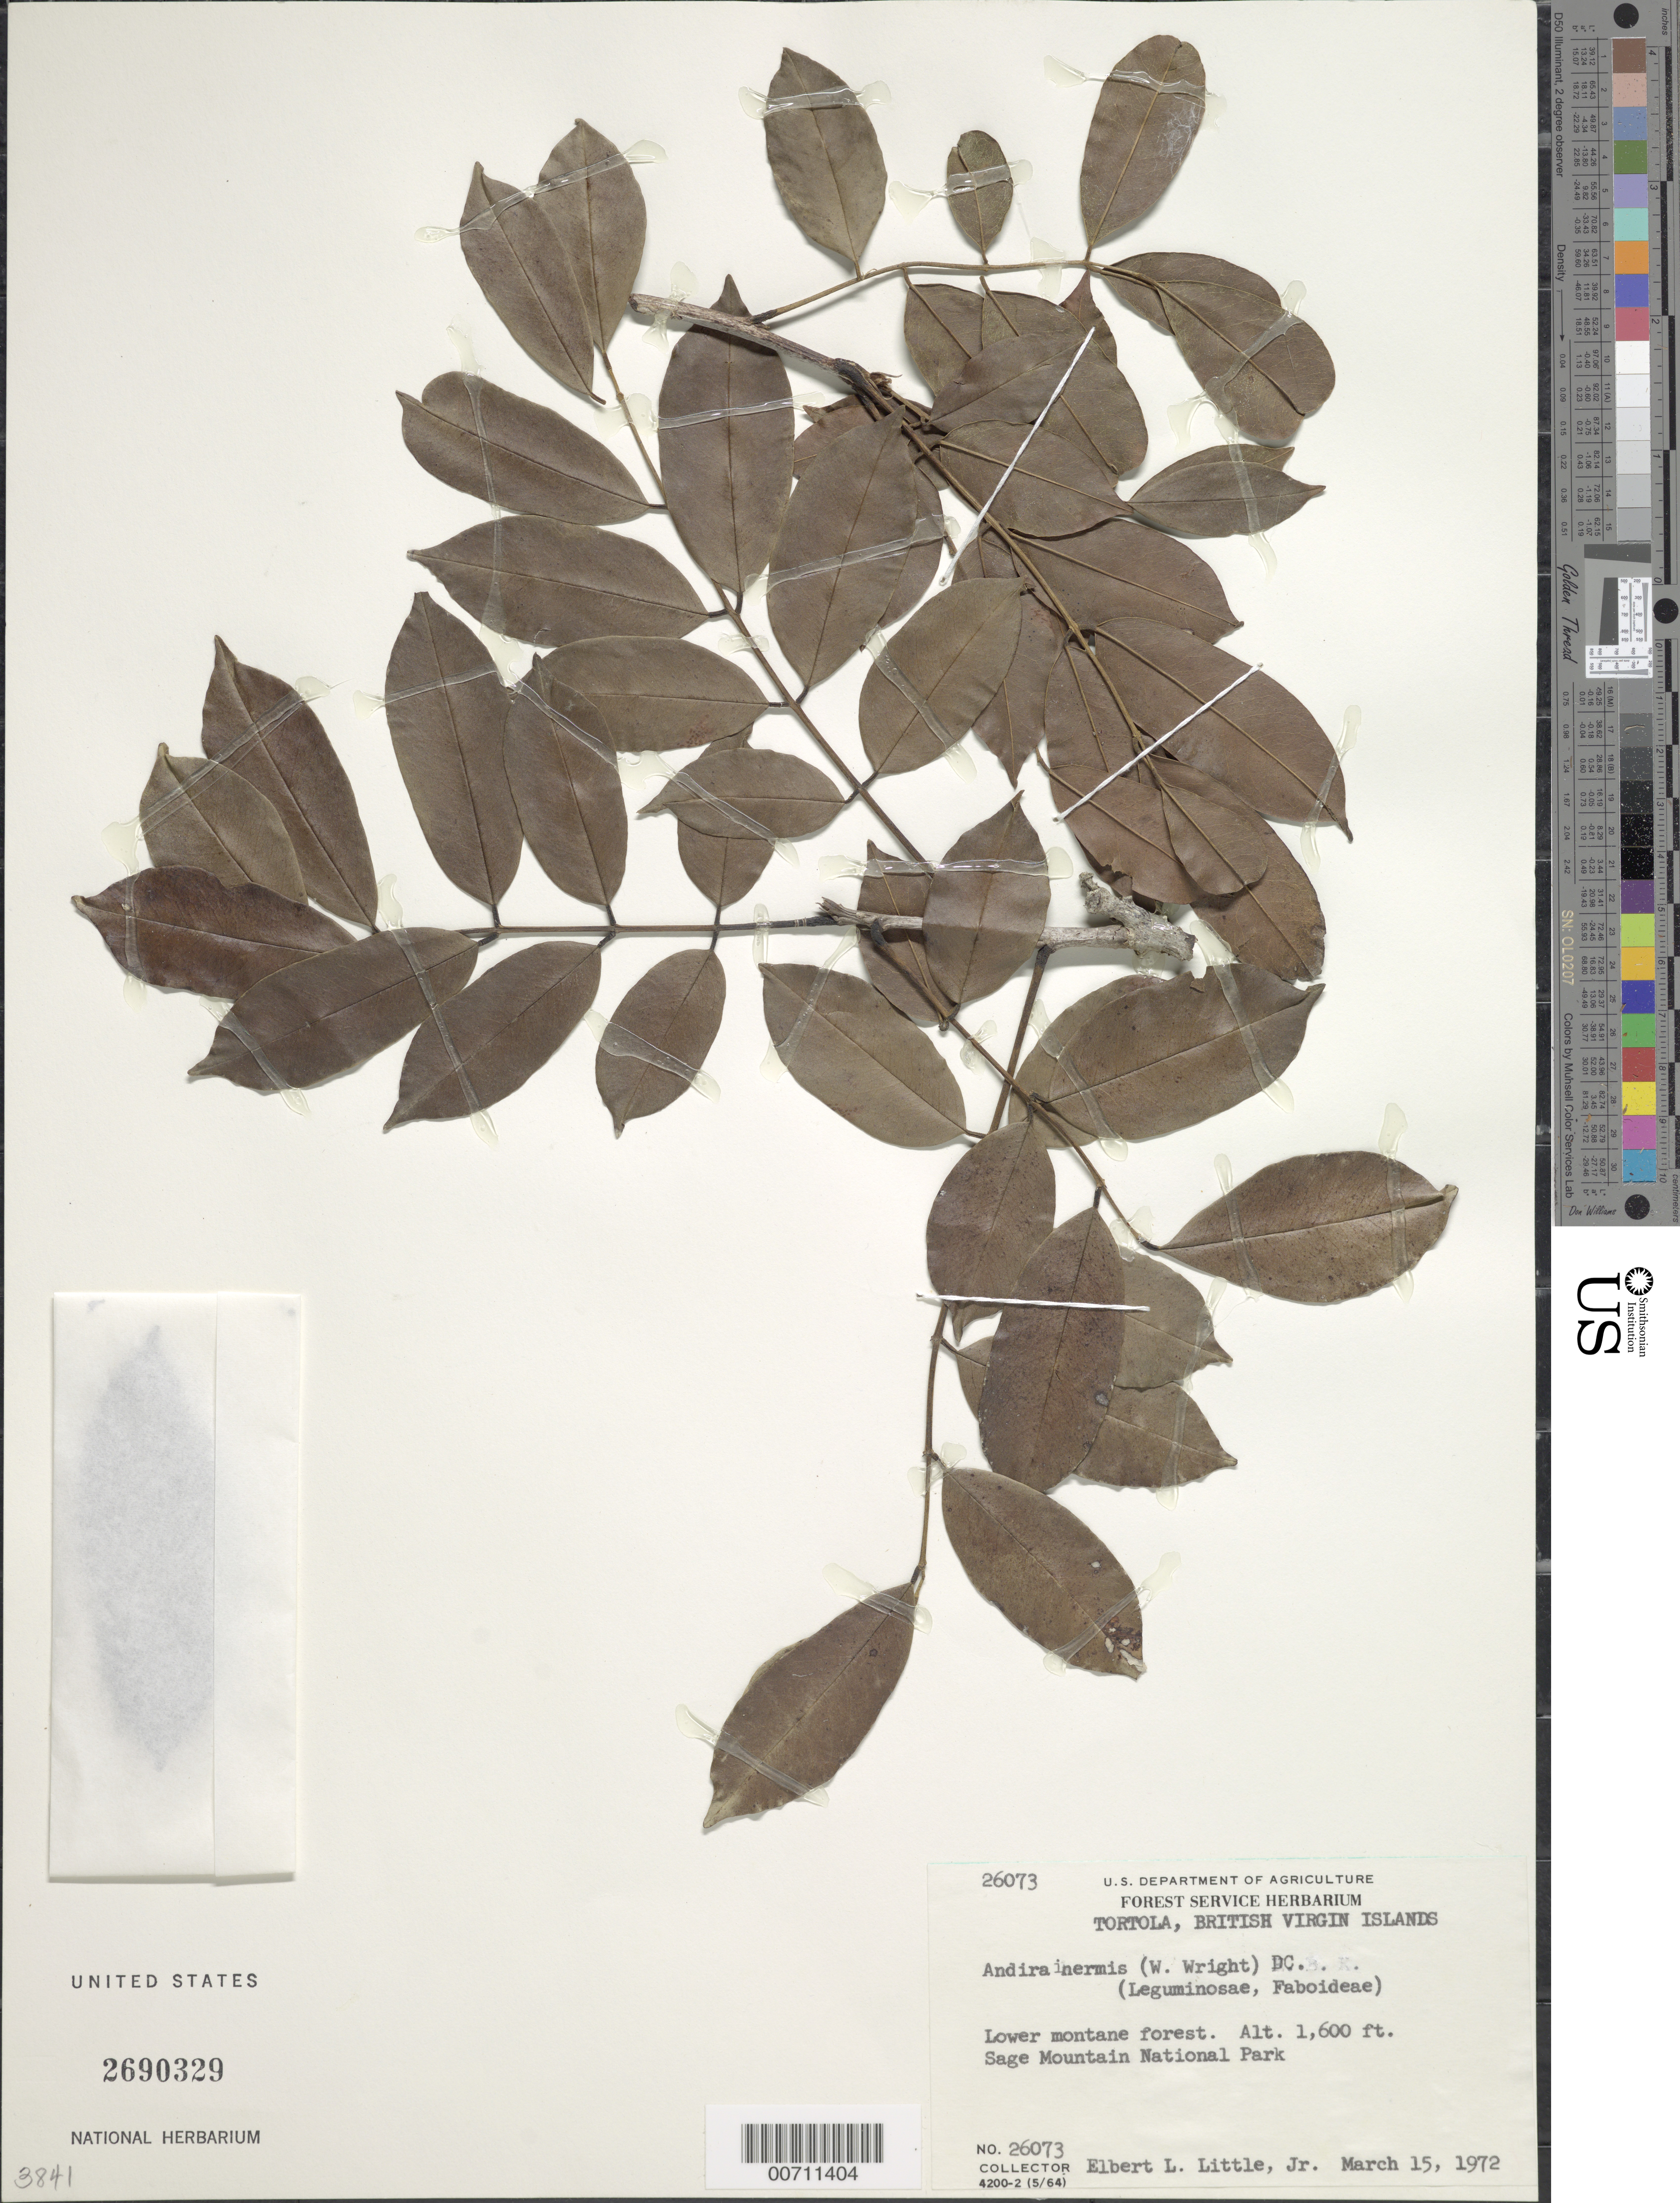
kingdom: Plantae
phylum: Tracheophyta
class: Magnoliopsida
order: Fabales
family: Fabaceae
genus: Andira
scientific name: Andira inermis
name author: (W. Wright) Kunth ex DC.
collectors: E. L. Little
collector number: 26073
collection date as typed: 15 Mar 1972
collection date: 1972-03-15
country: British Virgin Islands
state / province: Tortola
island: Tortola Island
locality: Sage Mt. Natl. Park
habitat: Lower montane forest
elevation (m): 488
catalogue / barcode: US 2690329